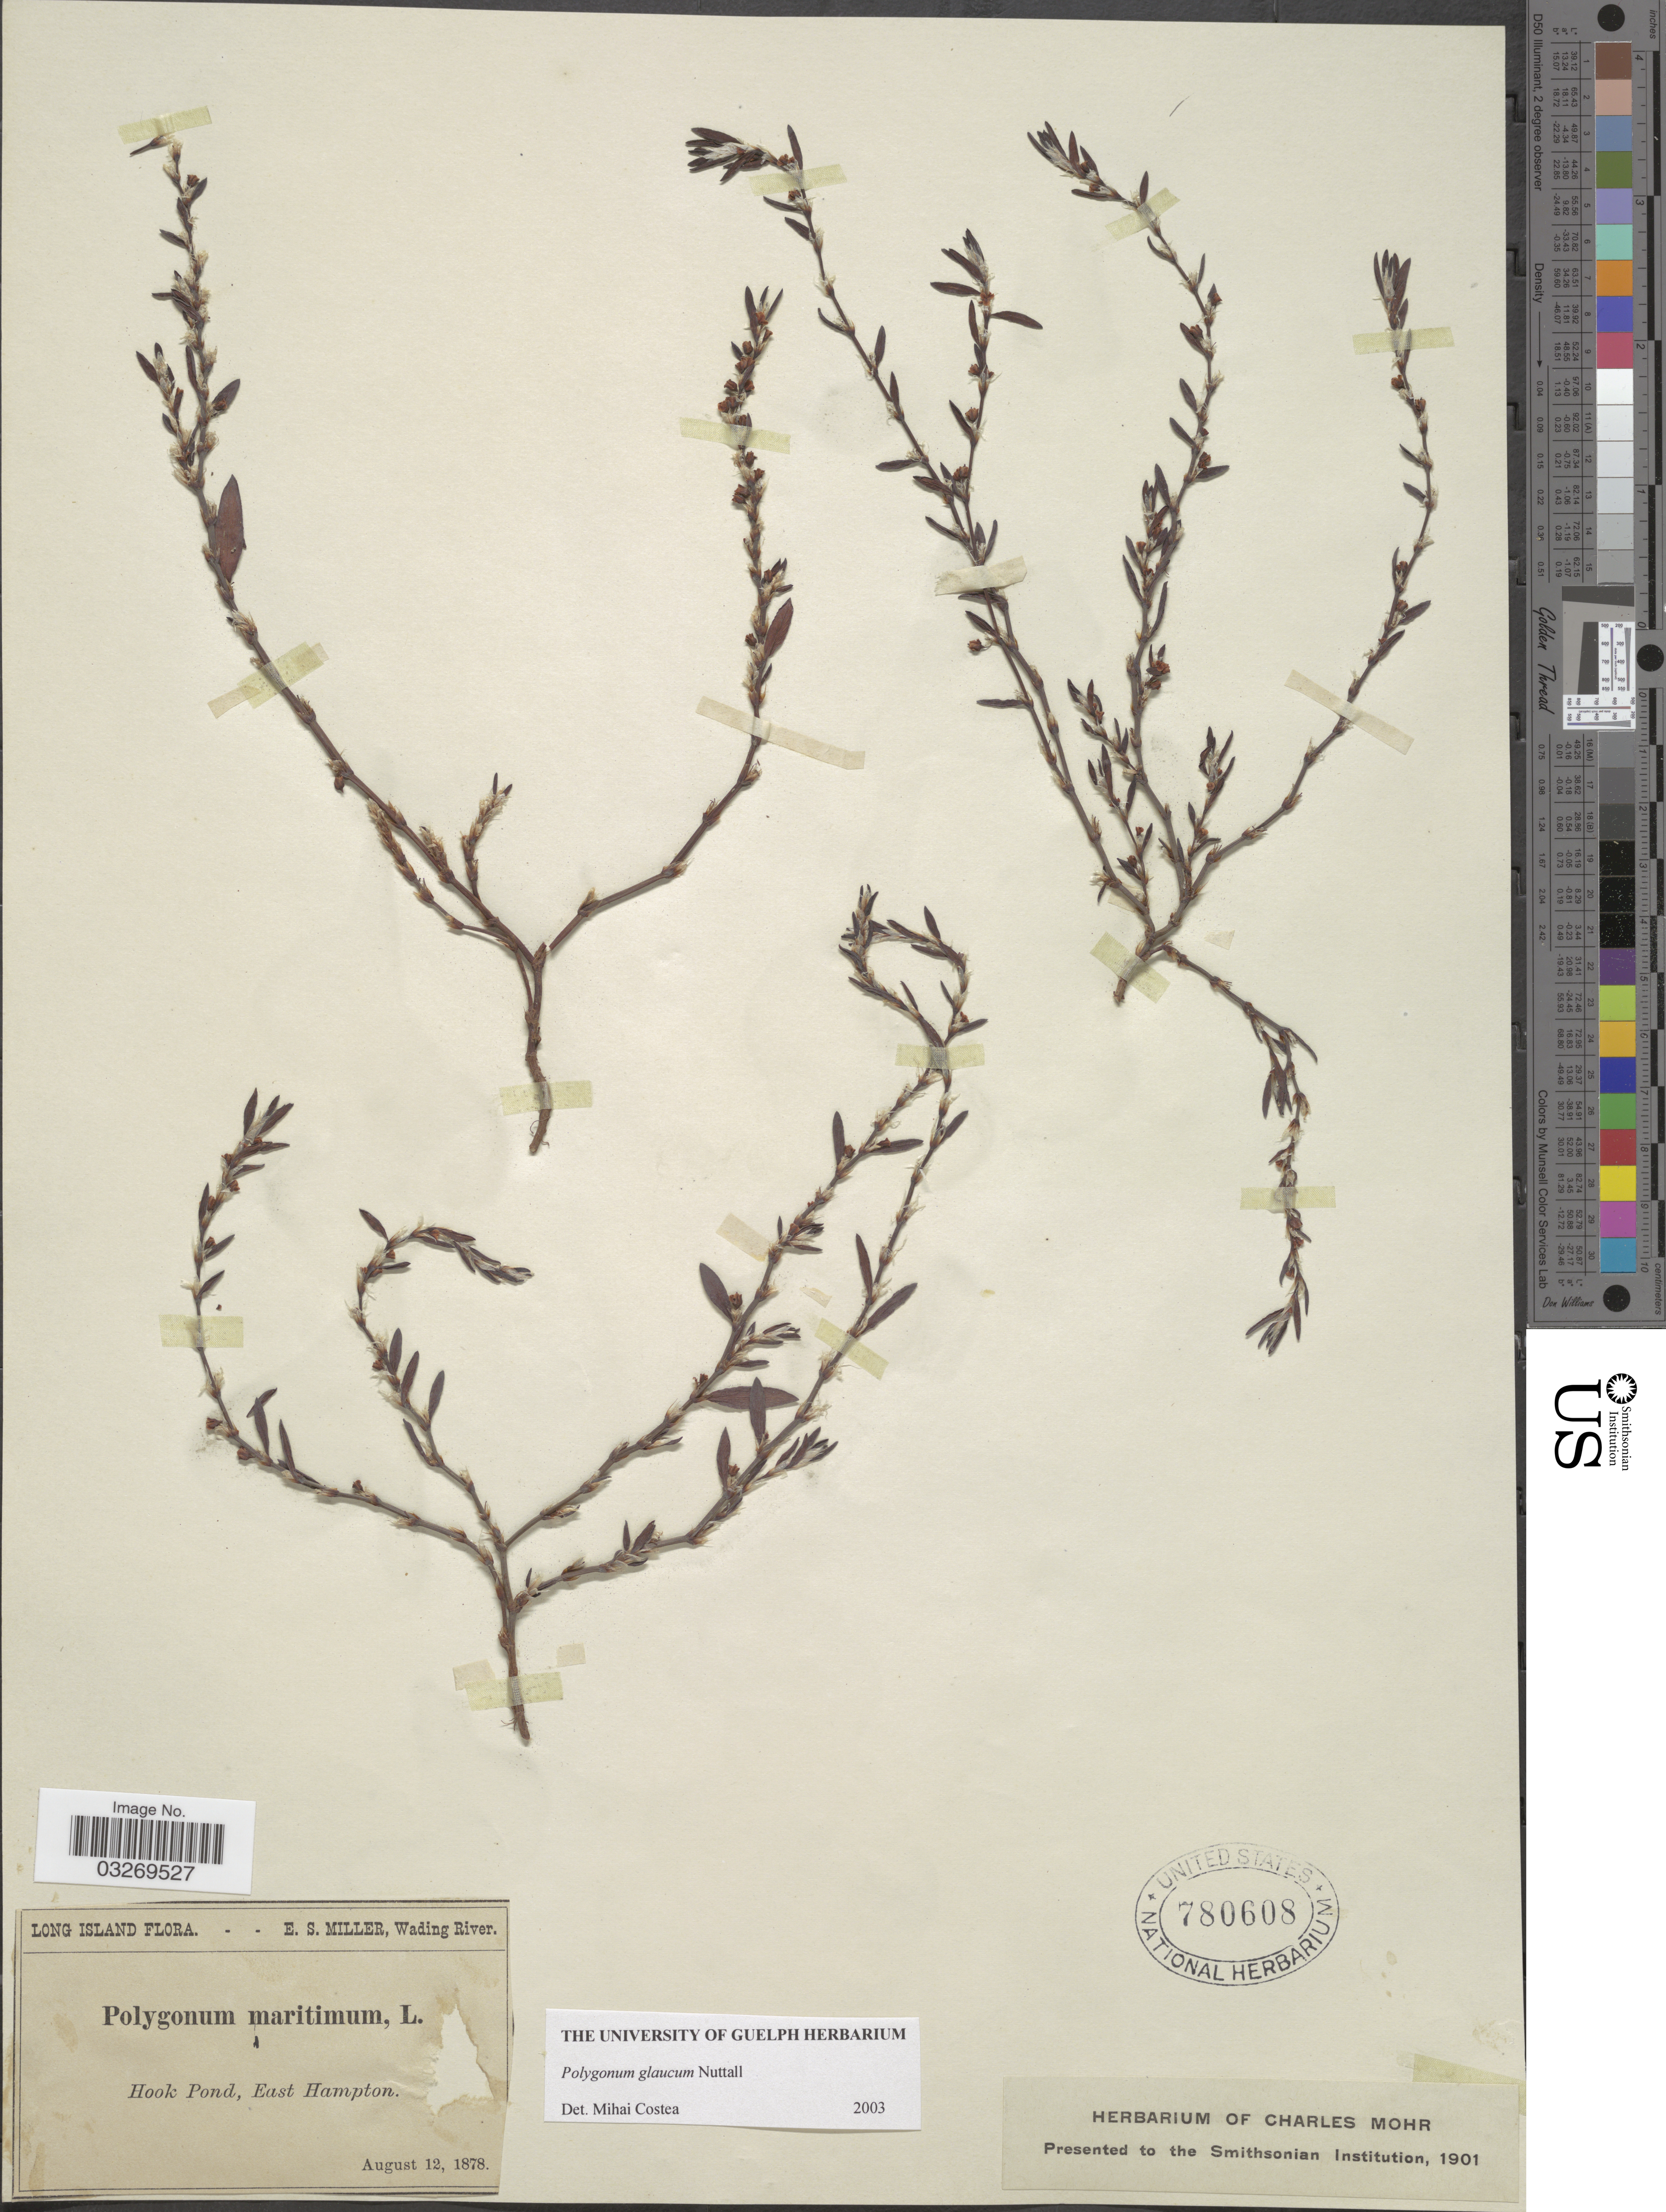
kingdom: Plantae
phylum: Tracheophyta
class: Magnoliopsida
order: Caryophyllales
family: Polygonaceae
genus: Polygonum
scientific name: Polygonum glaucum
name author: Nutt.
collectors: E. S. Miller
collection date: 1878-08-12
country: United States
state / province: New York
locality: Long Island, Hook Pond, East Hampton.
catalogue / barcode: US 780608